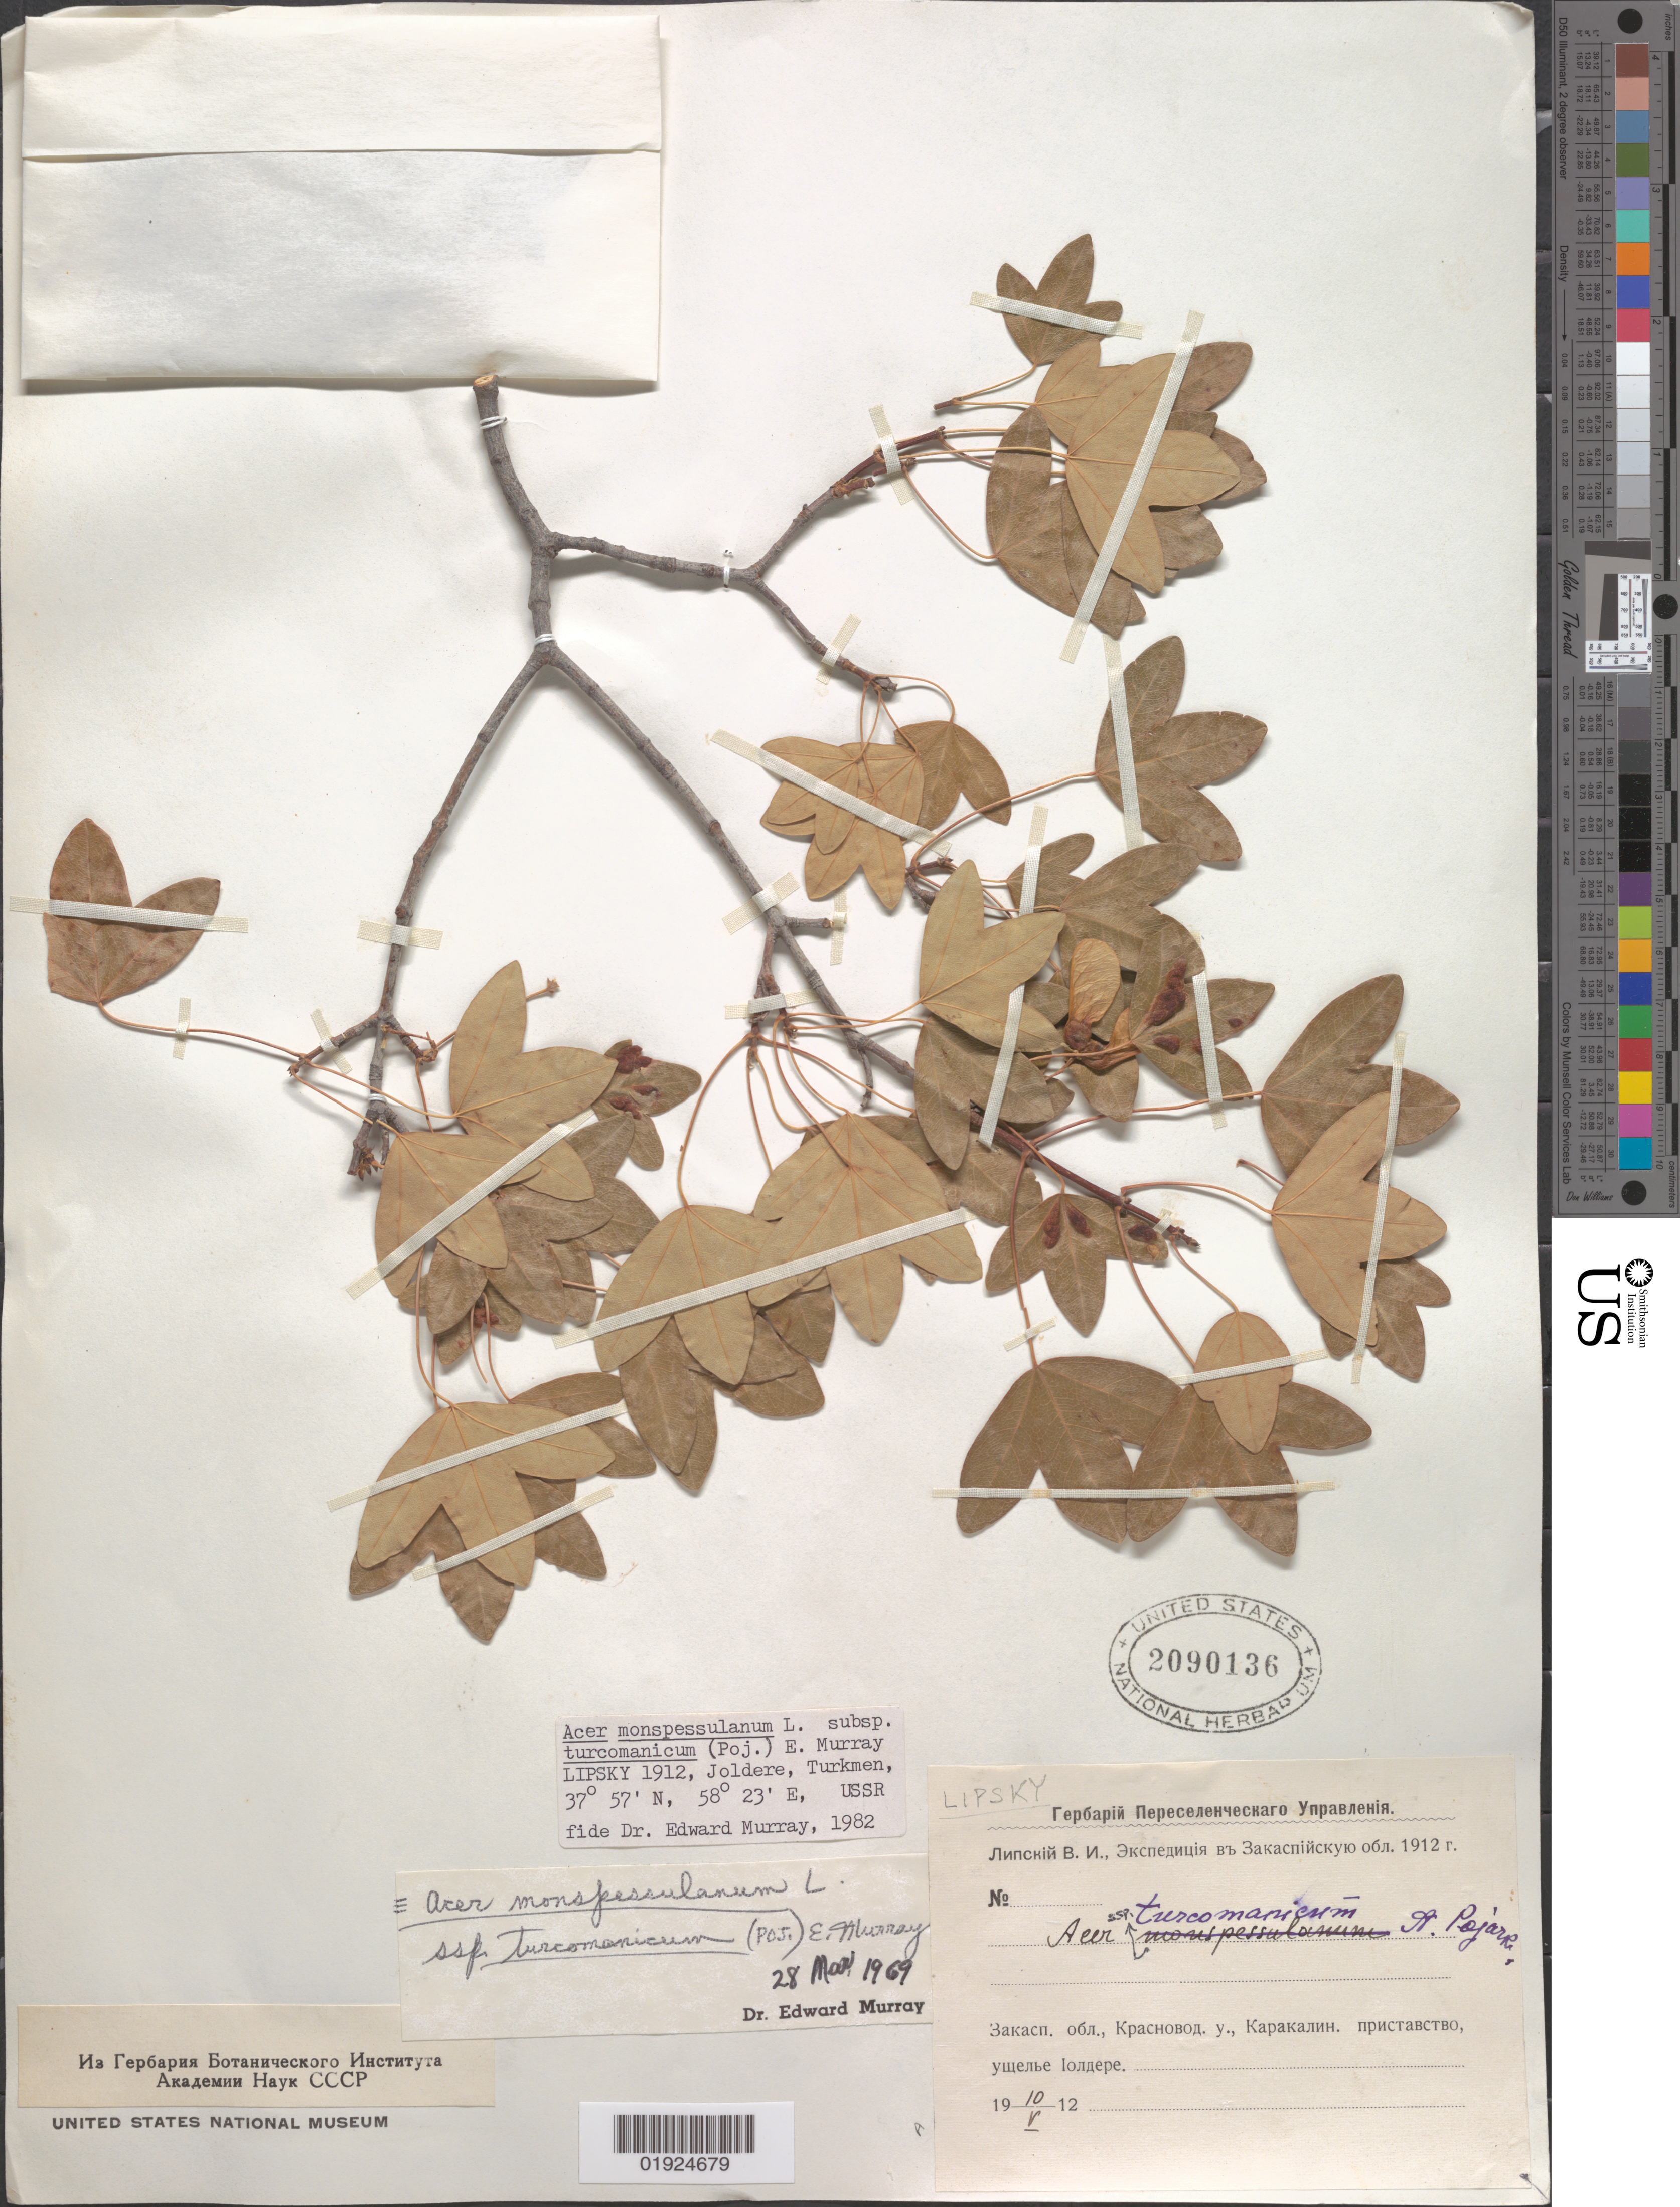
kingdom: Plantae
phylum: Tracheophyta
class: Magnoliopsida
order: Sapindales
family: Sapindaceae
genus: Acer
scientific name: Acer monspessulanum subsp. turcomanicum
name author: Murray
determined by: Murray, Edward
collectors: V. Lipsky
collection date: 1912-05-10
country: Turkmenistan (?)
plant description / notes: Label written in Russian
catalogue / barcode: US 2090136